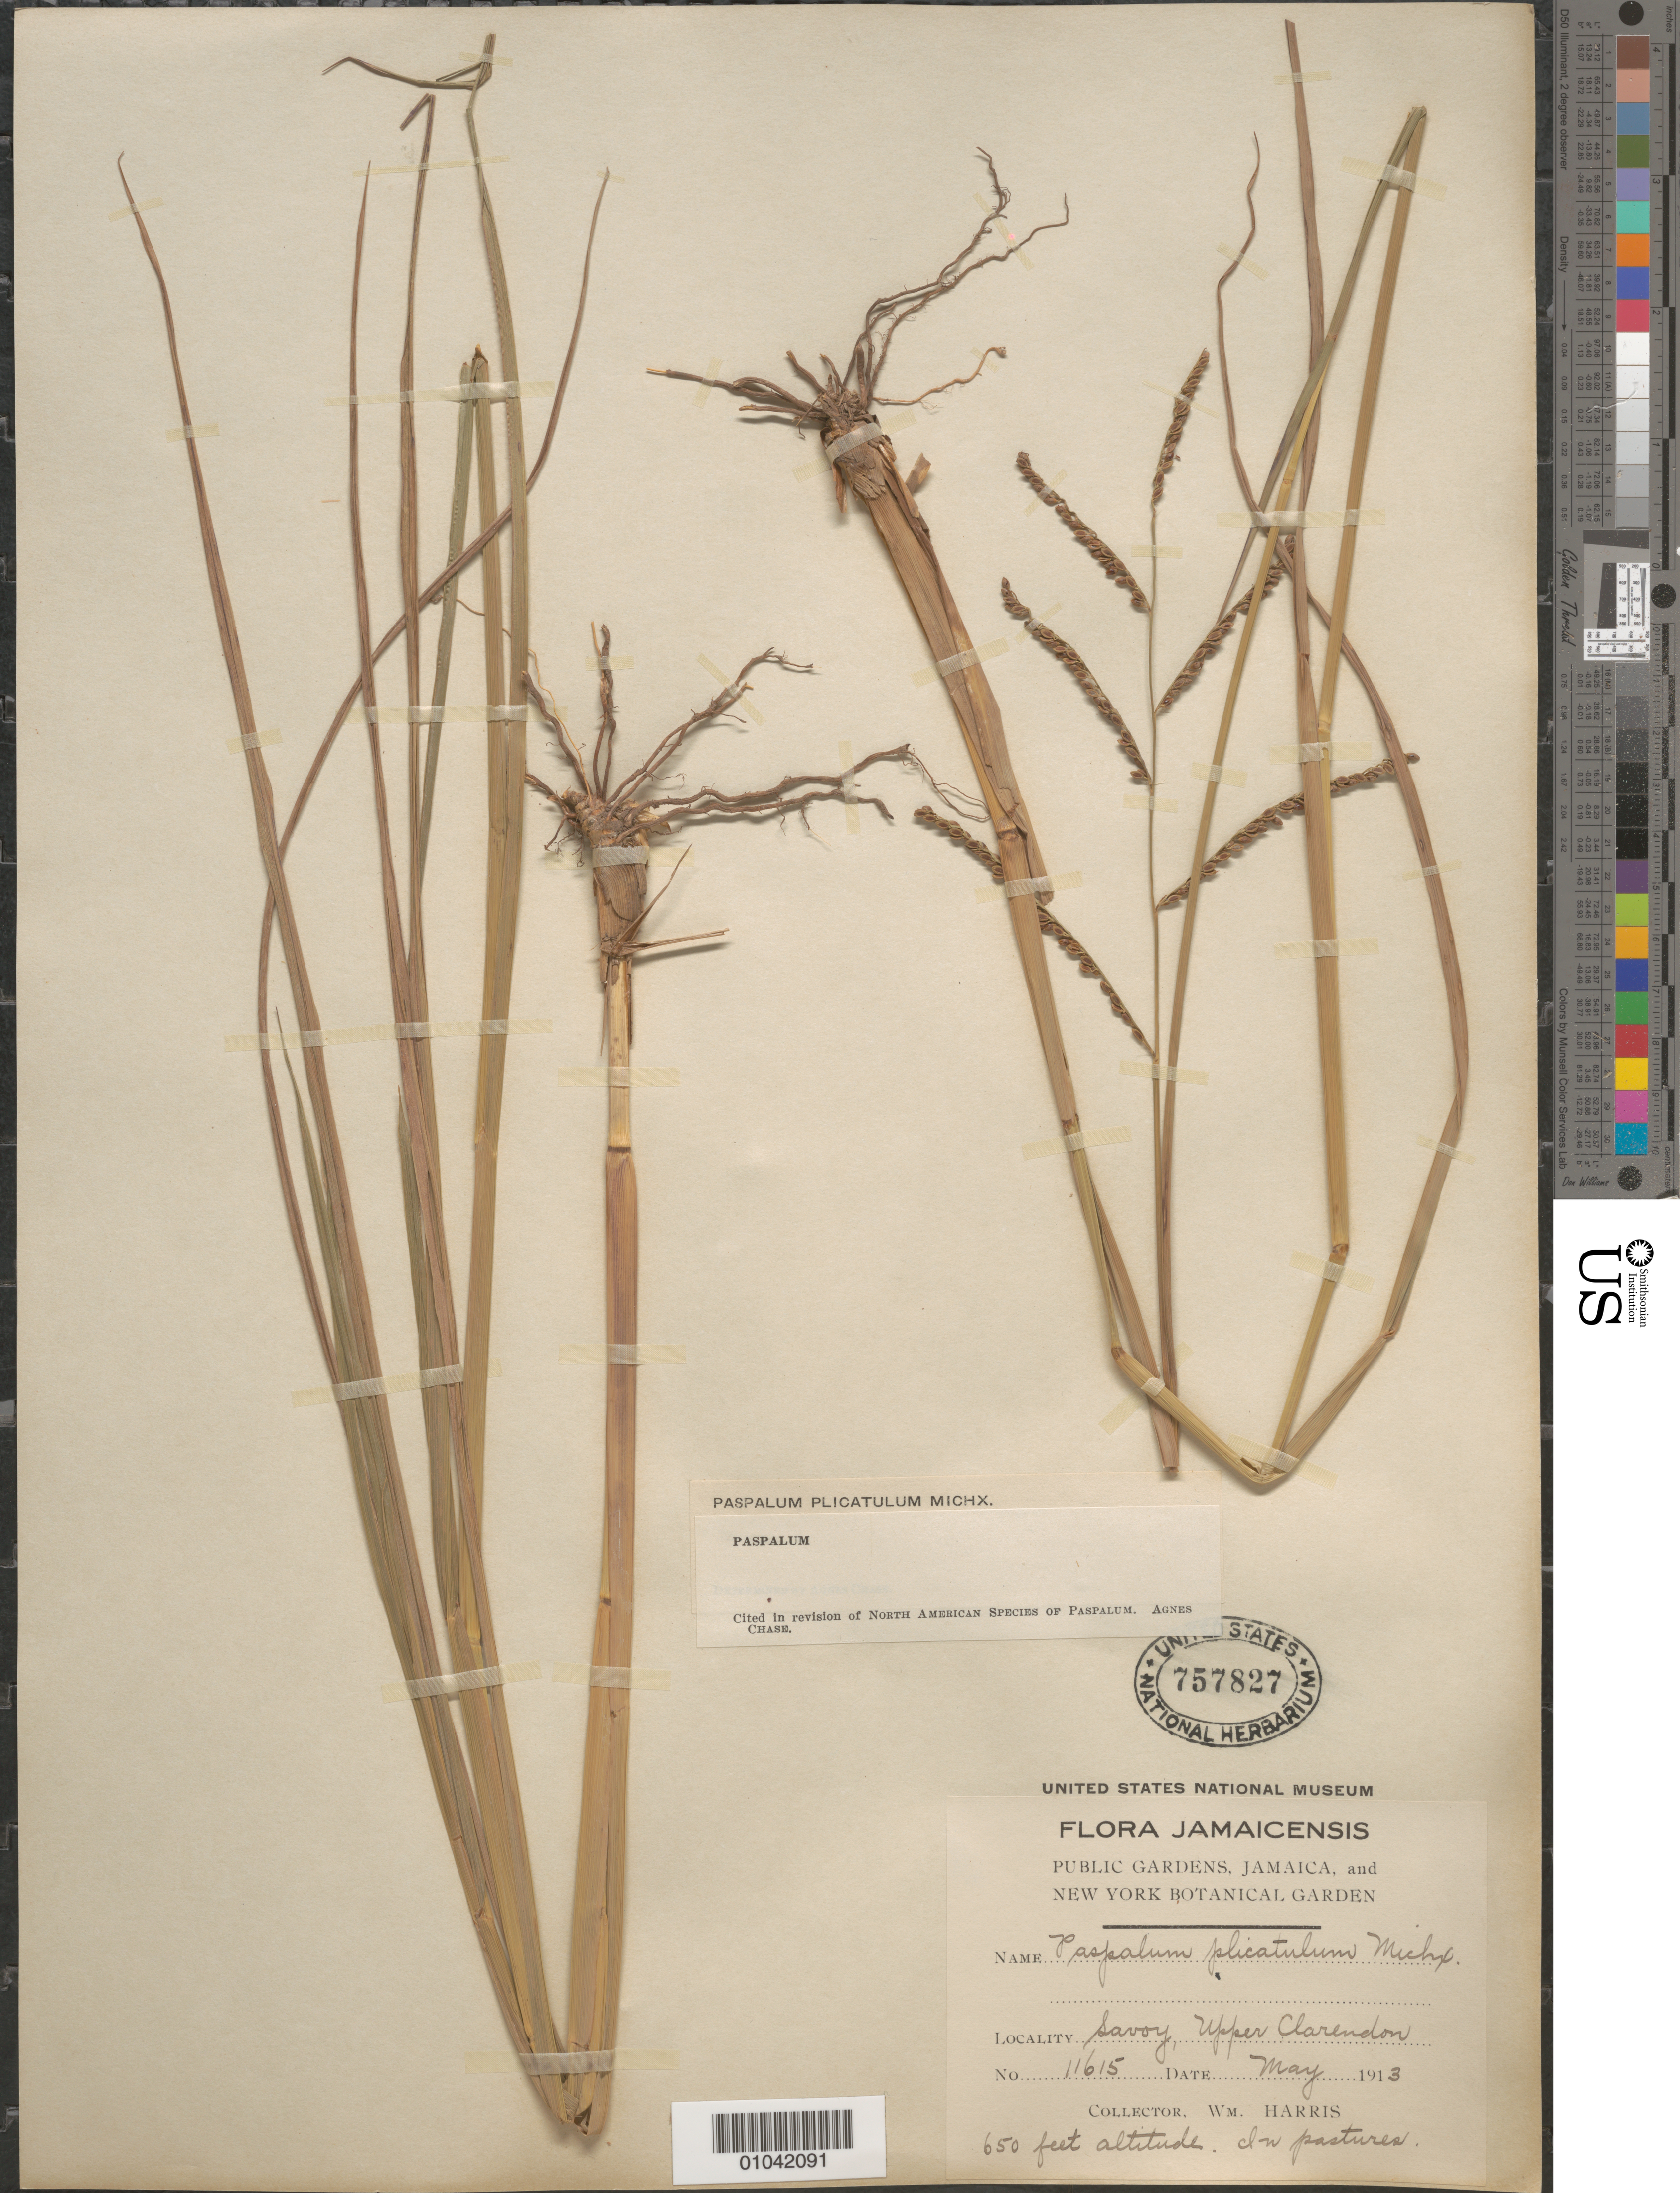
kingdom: Plantae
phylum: Tracheophyta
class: Liliopsida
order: Poales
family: Poaceae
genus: Paspalum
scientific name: Paspalum plicatulum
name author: Michx.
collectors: W. Harris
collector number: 11615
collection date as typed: May 1913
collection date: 1913-05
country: Jamaica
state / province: Clarendon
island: Jamaica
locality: Savoy, Upper Clarendon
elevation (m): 198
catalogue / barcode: US 757827